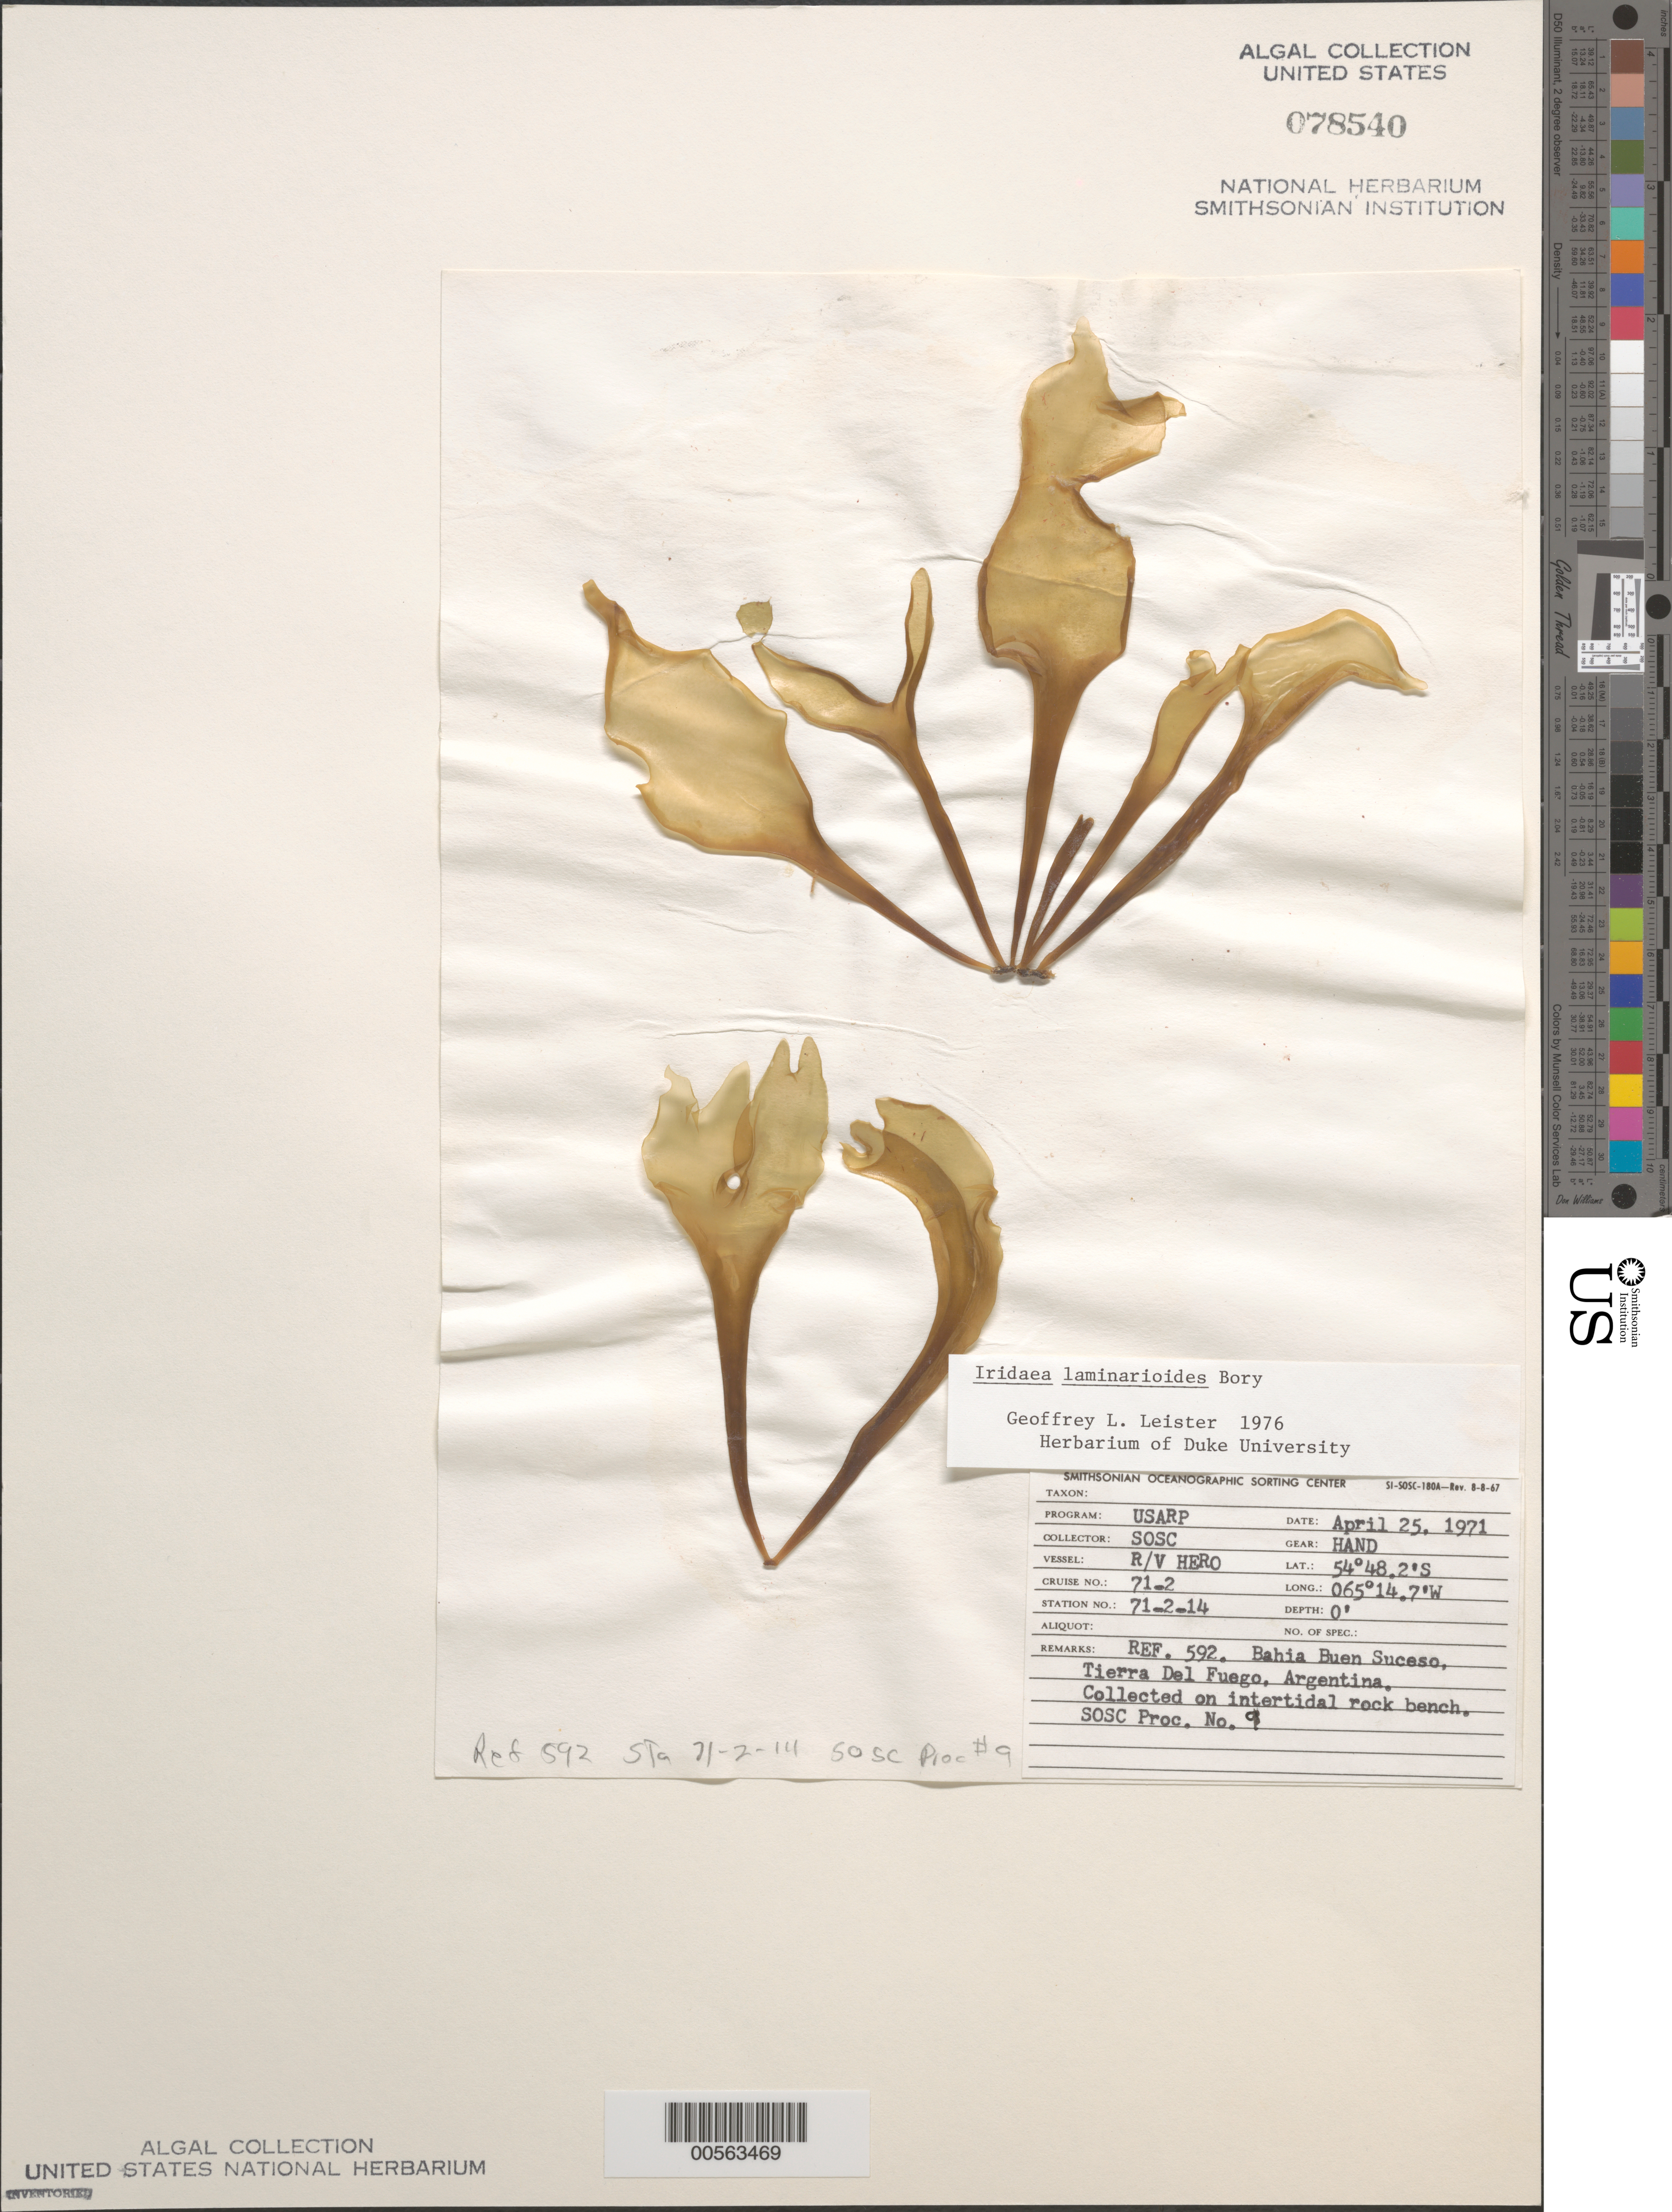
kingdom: Plantae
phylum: Rhodophyta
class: Florideophyceae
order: Gigartinales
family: Gigartinaceae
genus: Mazzaella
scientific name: Mazzaella laminarioides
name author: (Bory) Fredericq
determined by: Algae name updating Project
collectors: SOSC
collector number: Station 71-2-14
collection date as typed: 25 Apr 1971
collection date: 1971-04-25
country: Argentina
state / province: Tierra del Fuego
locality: Bahia Buen Suceso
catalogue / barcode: US 78540